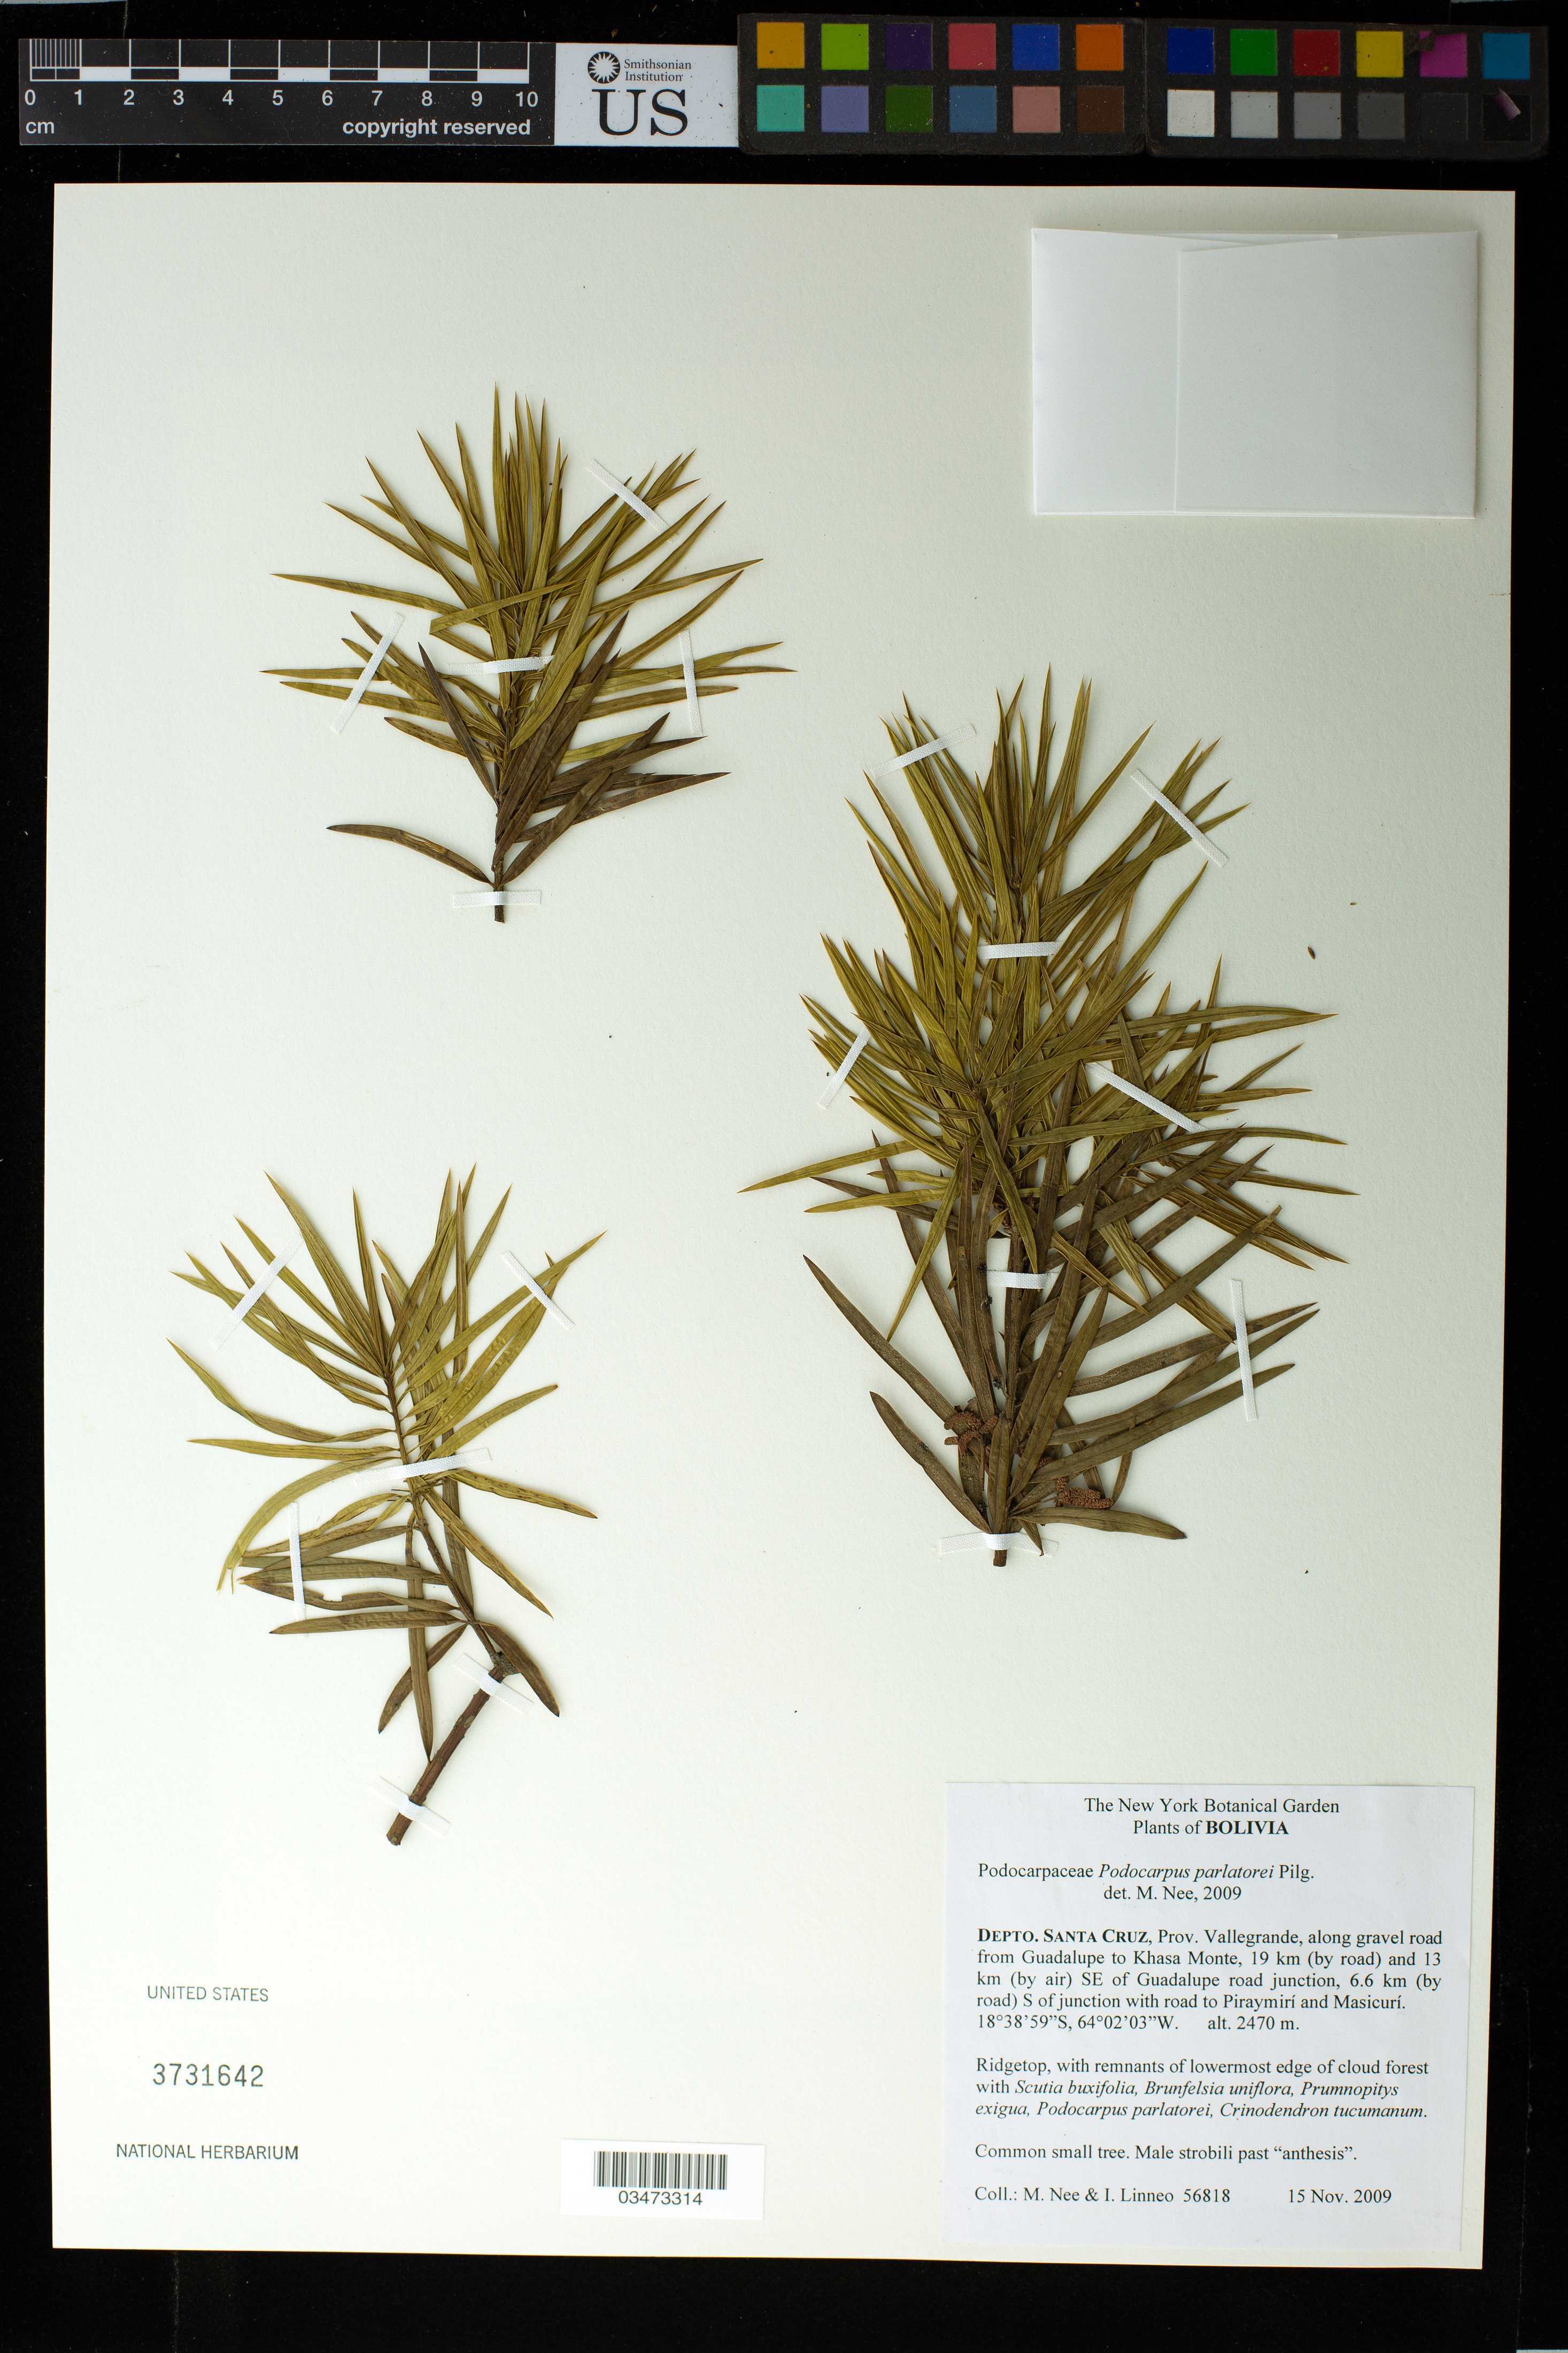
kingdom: Plantae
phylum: Tracheophyta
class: Pinopsida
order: Pinales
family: Podocarpaceae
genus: Podocarpus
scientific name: Podocarpus parlatorei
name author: Pilg.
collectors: M. Nee & I. Linneo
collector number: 56818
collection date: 2009-11-15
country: Bolivia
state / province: Santa Cruz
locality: Depto. Santa Cruz, Prov. Vallegrande, along gravel road from Guadalupe to Khasa Monte and Masicuri, 19 km (by road) and 13 km (by air) S of junction with road to Piraymiri and Masicuri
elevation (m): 2470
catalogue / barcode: US 3731642